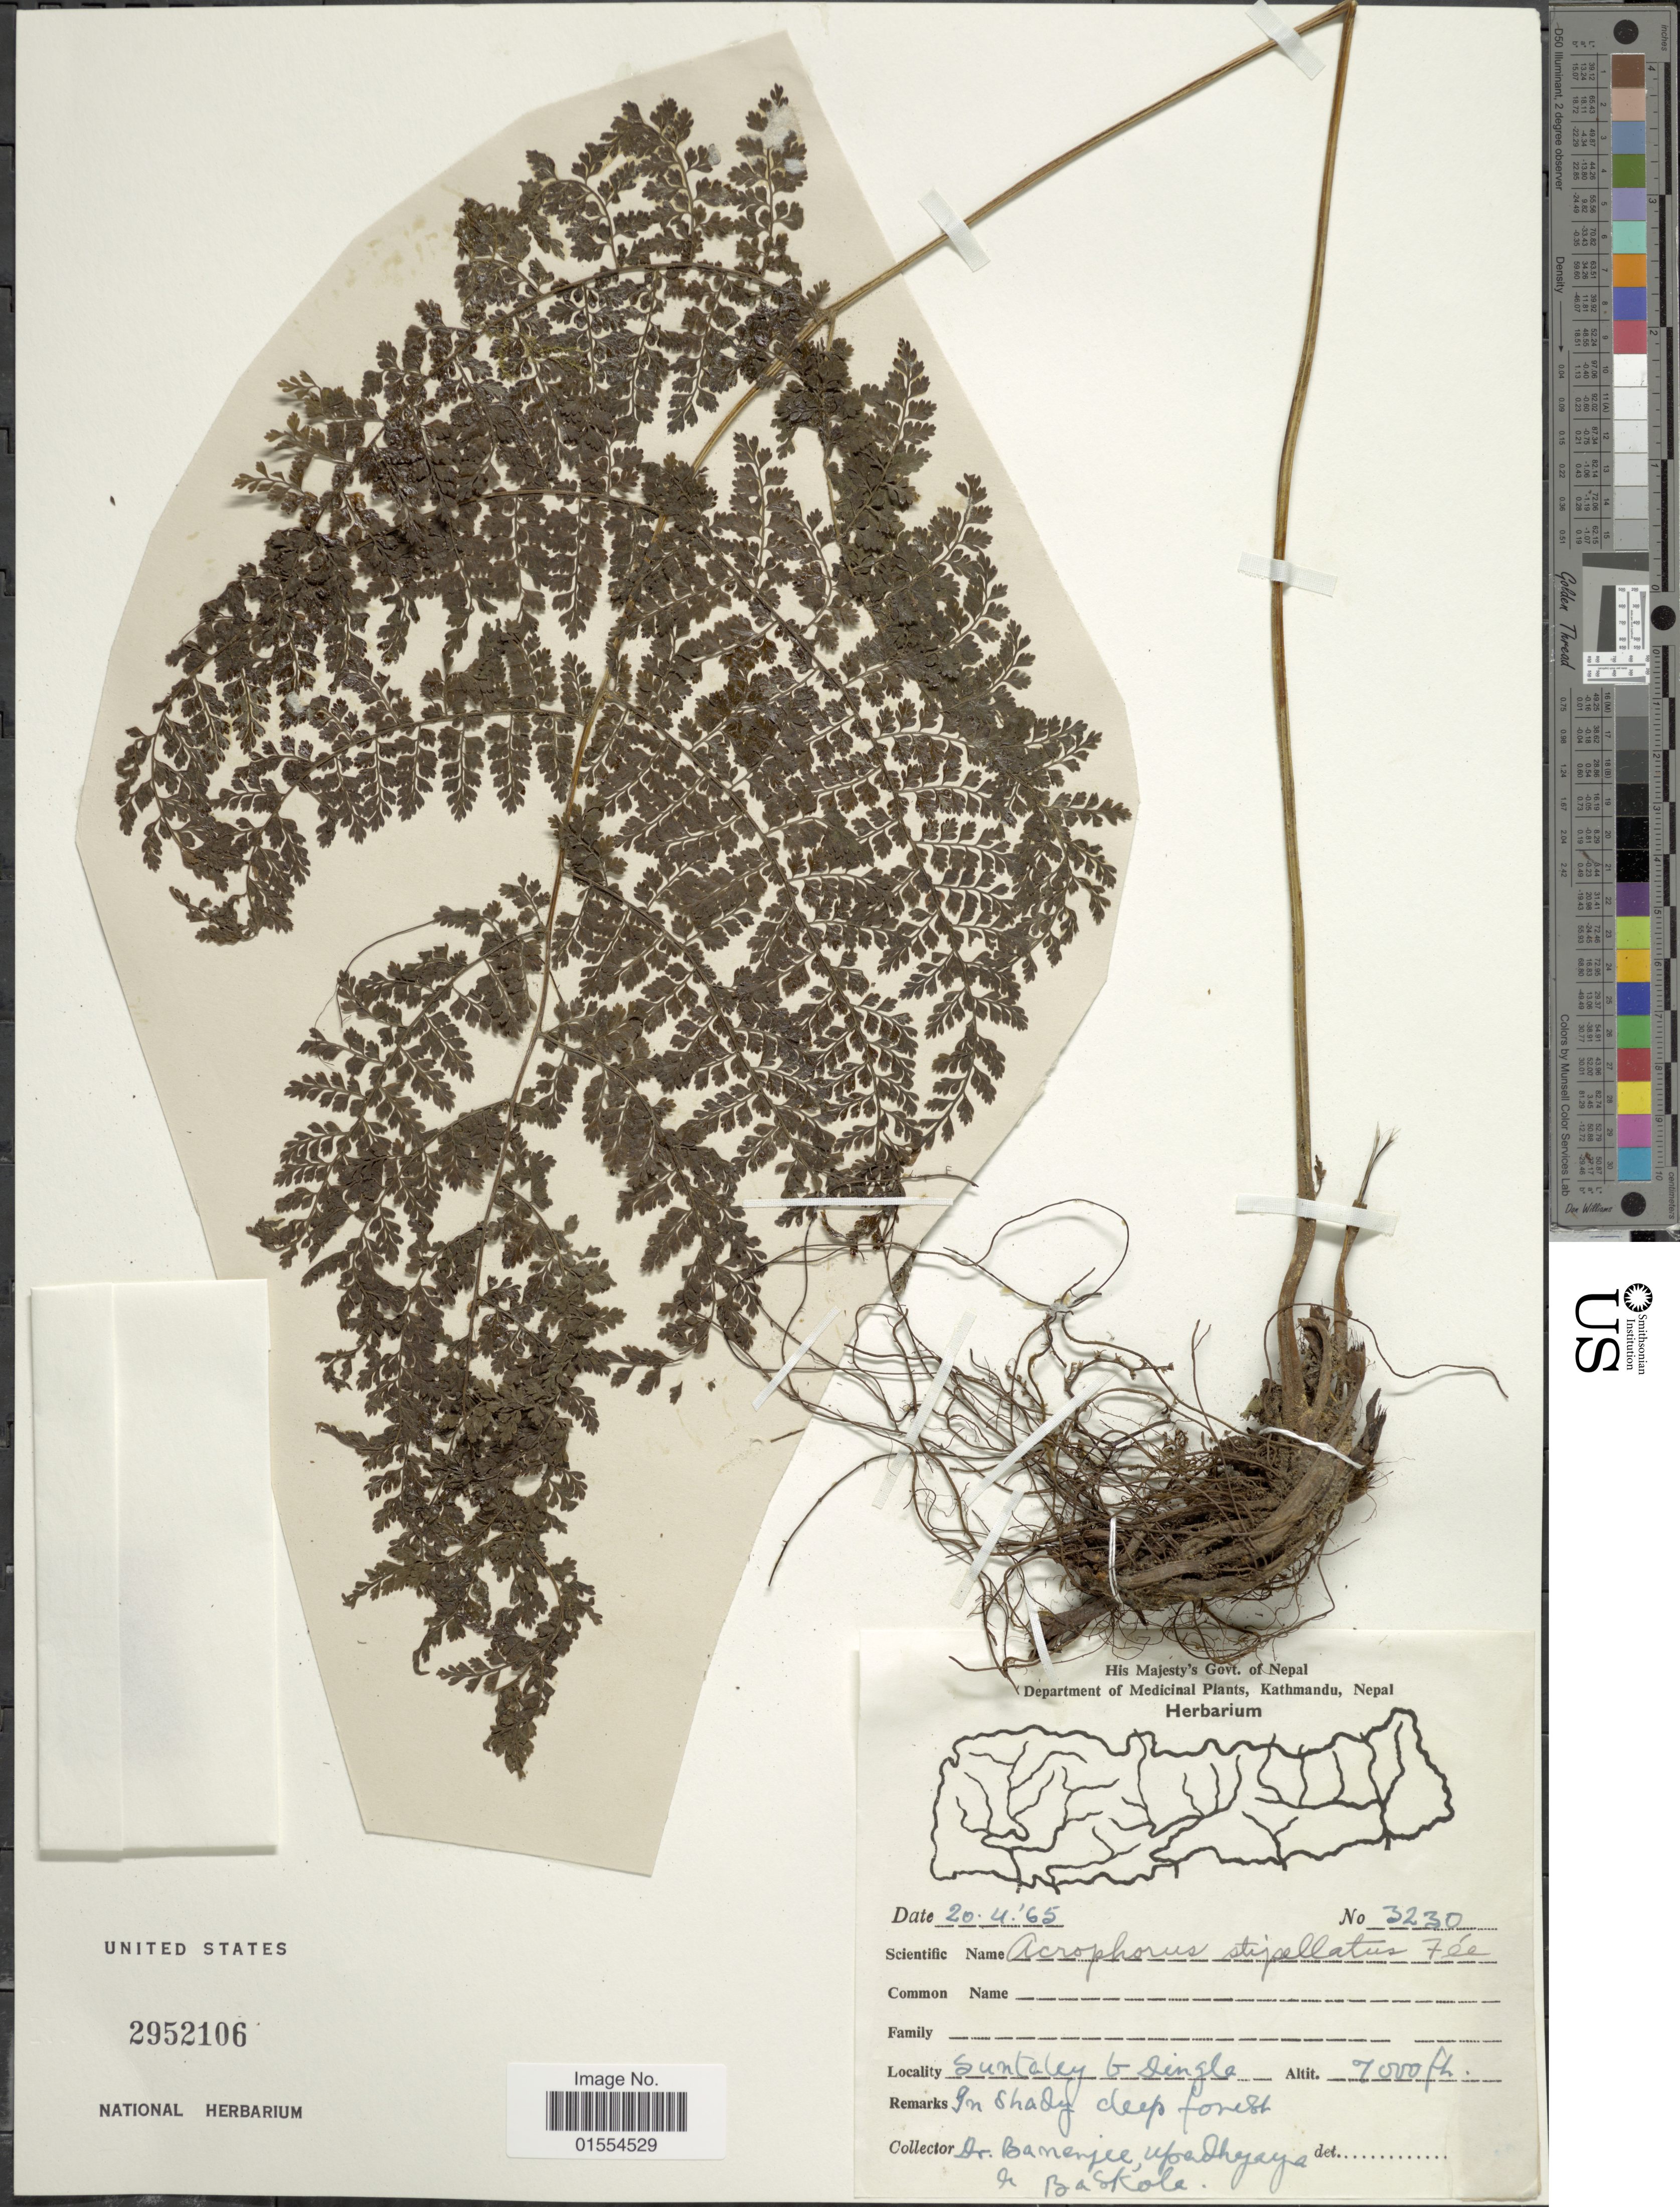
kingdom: Plantae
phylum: Tracheophyta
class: Polypodiopsida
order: Polypodiales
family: Dryopteridaceae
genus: Dryopteris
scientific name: Dryopteris nodosa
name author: (C. Presl) Li Bing Zhang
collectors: -. Banerjee, Upadhyaya & Baskola, --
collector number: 3230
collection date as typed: Transcribed d/m/y: 20/4/65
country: Nepal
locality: Suntaley & Dingla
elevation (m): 2134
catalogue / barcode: US 2952106